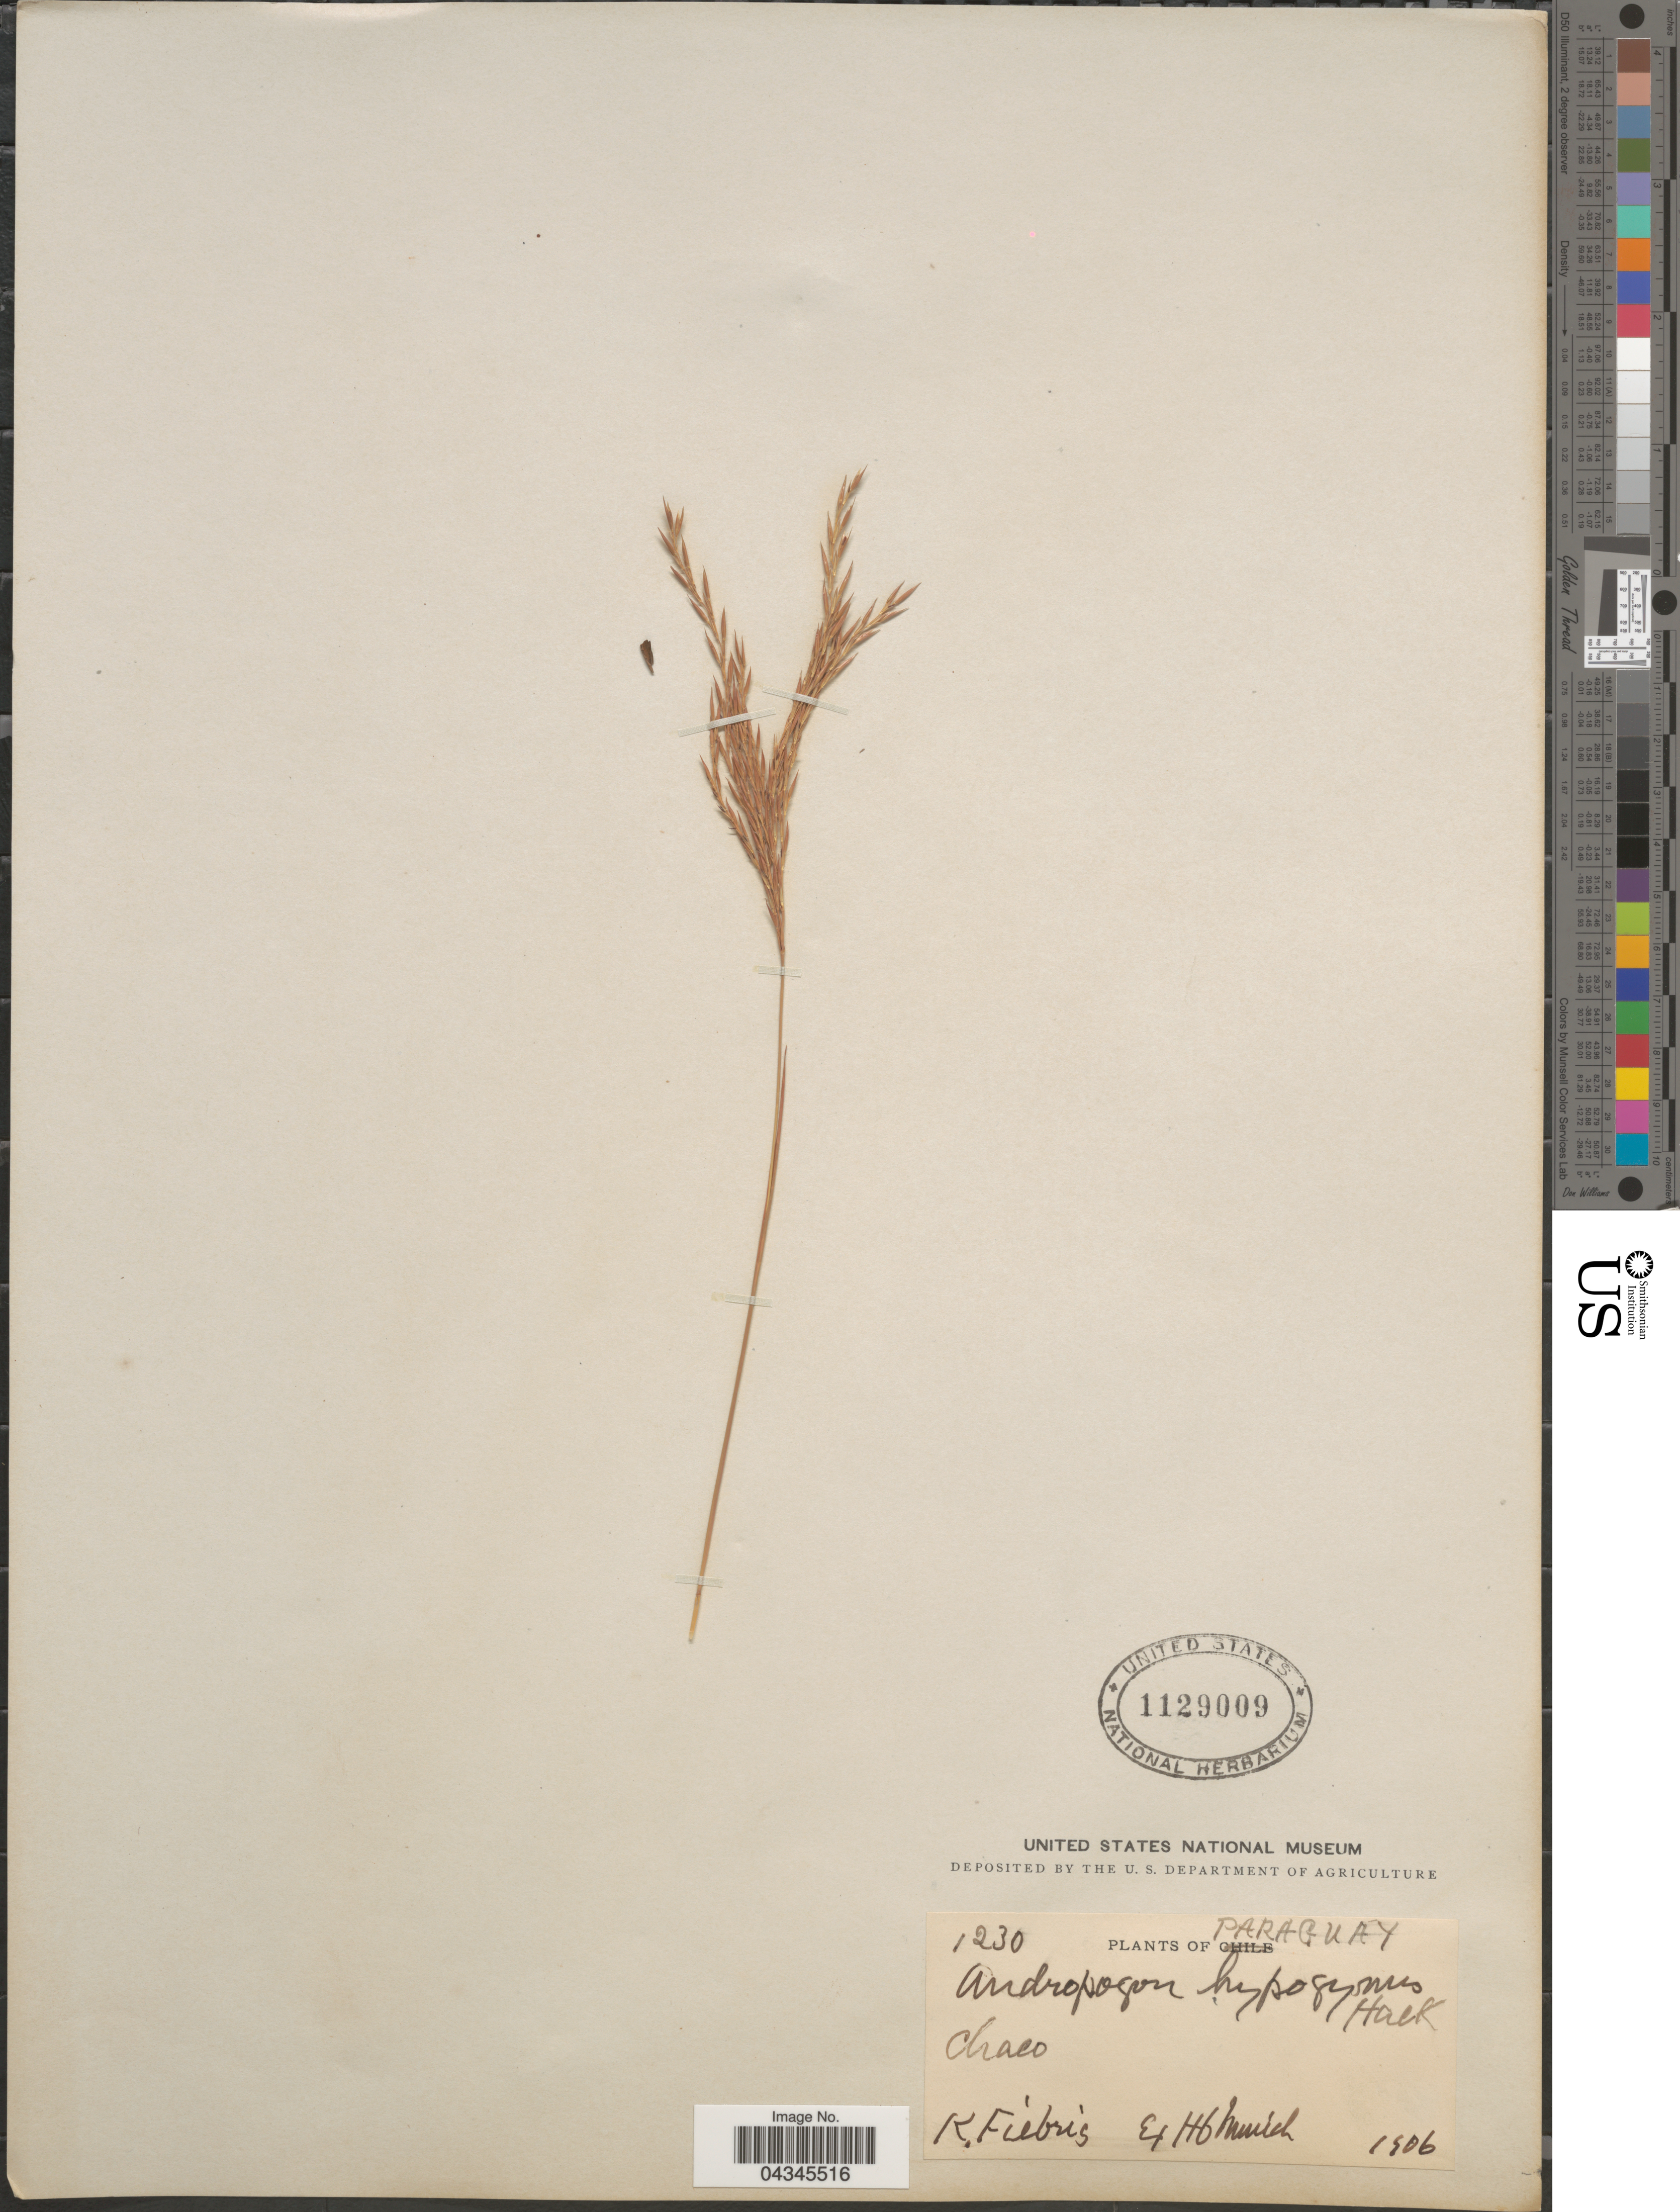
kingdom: Plantae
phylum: Tracheophyta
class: Liliopsida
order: Poales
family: Poaceae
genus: Andropogon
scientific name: Andropogon hypogynus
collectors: K. Fiebrig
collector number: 1230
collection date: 1906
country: Paraguay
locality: Chaco.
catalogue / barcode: US 1129009